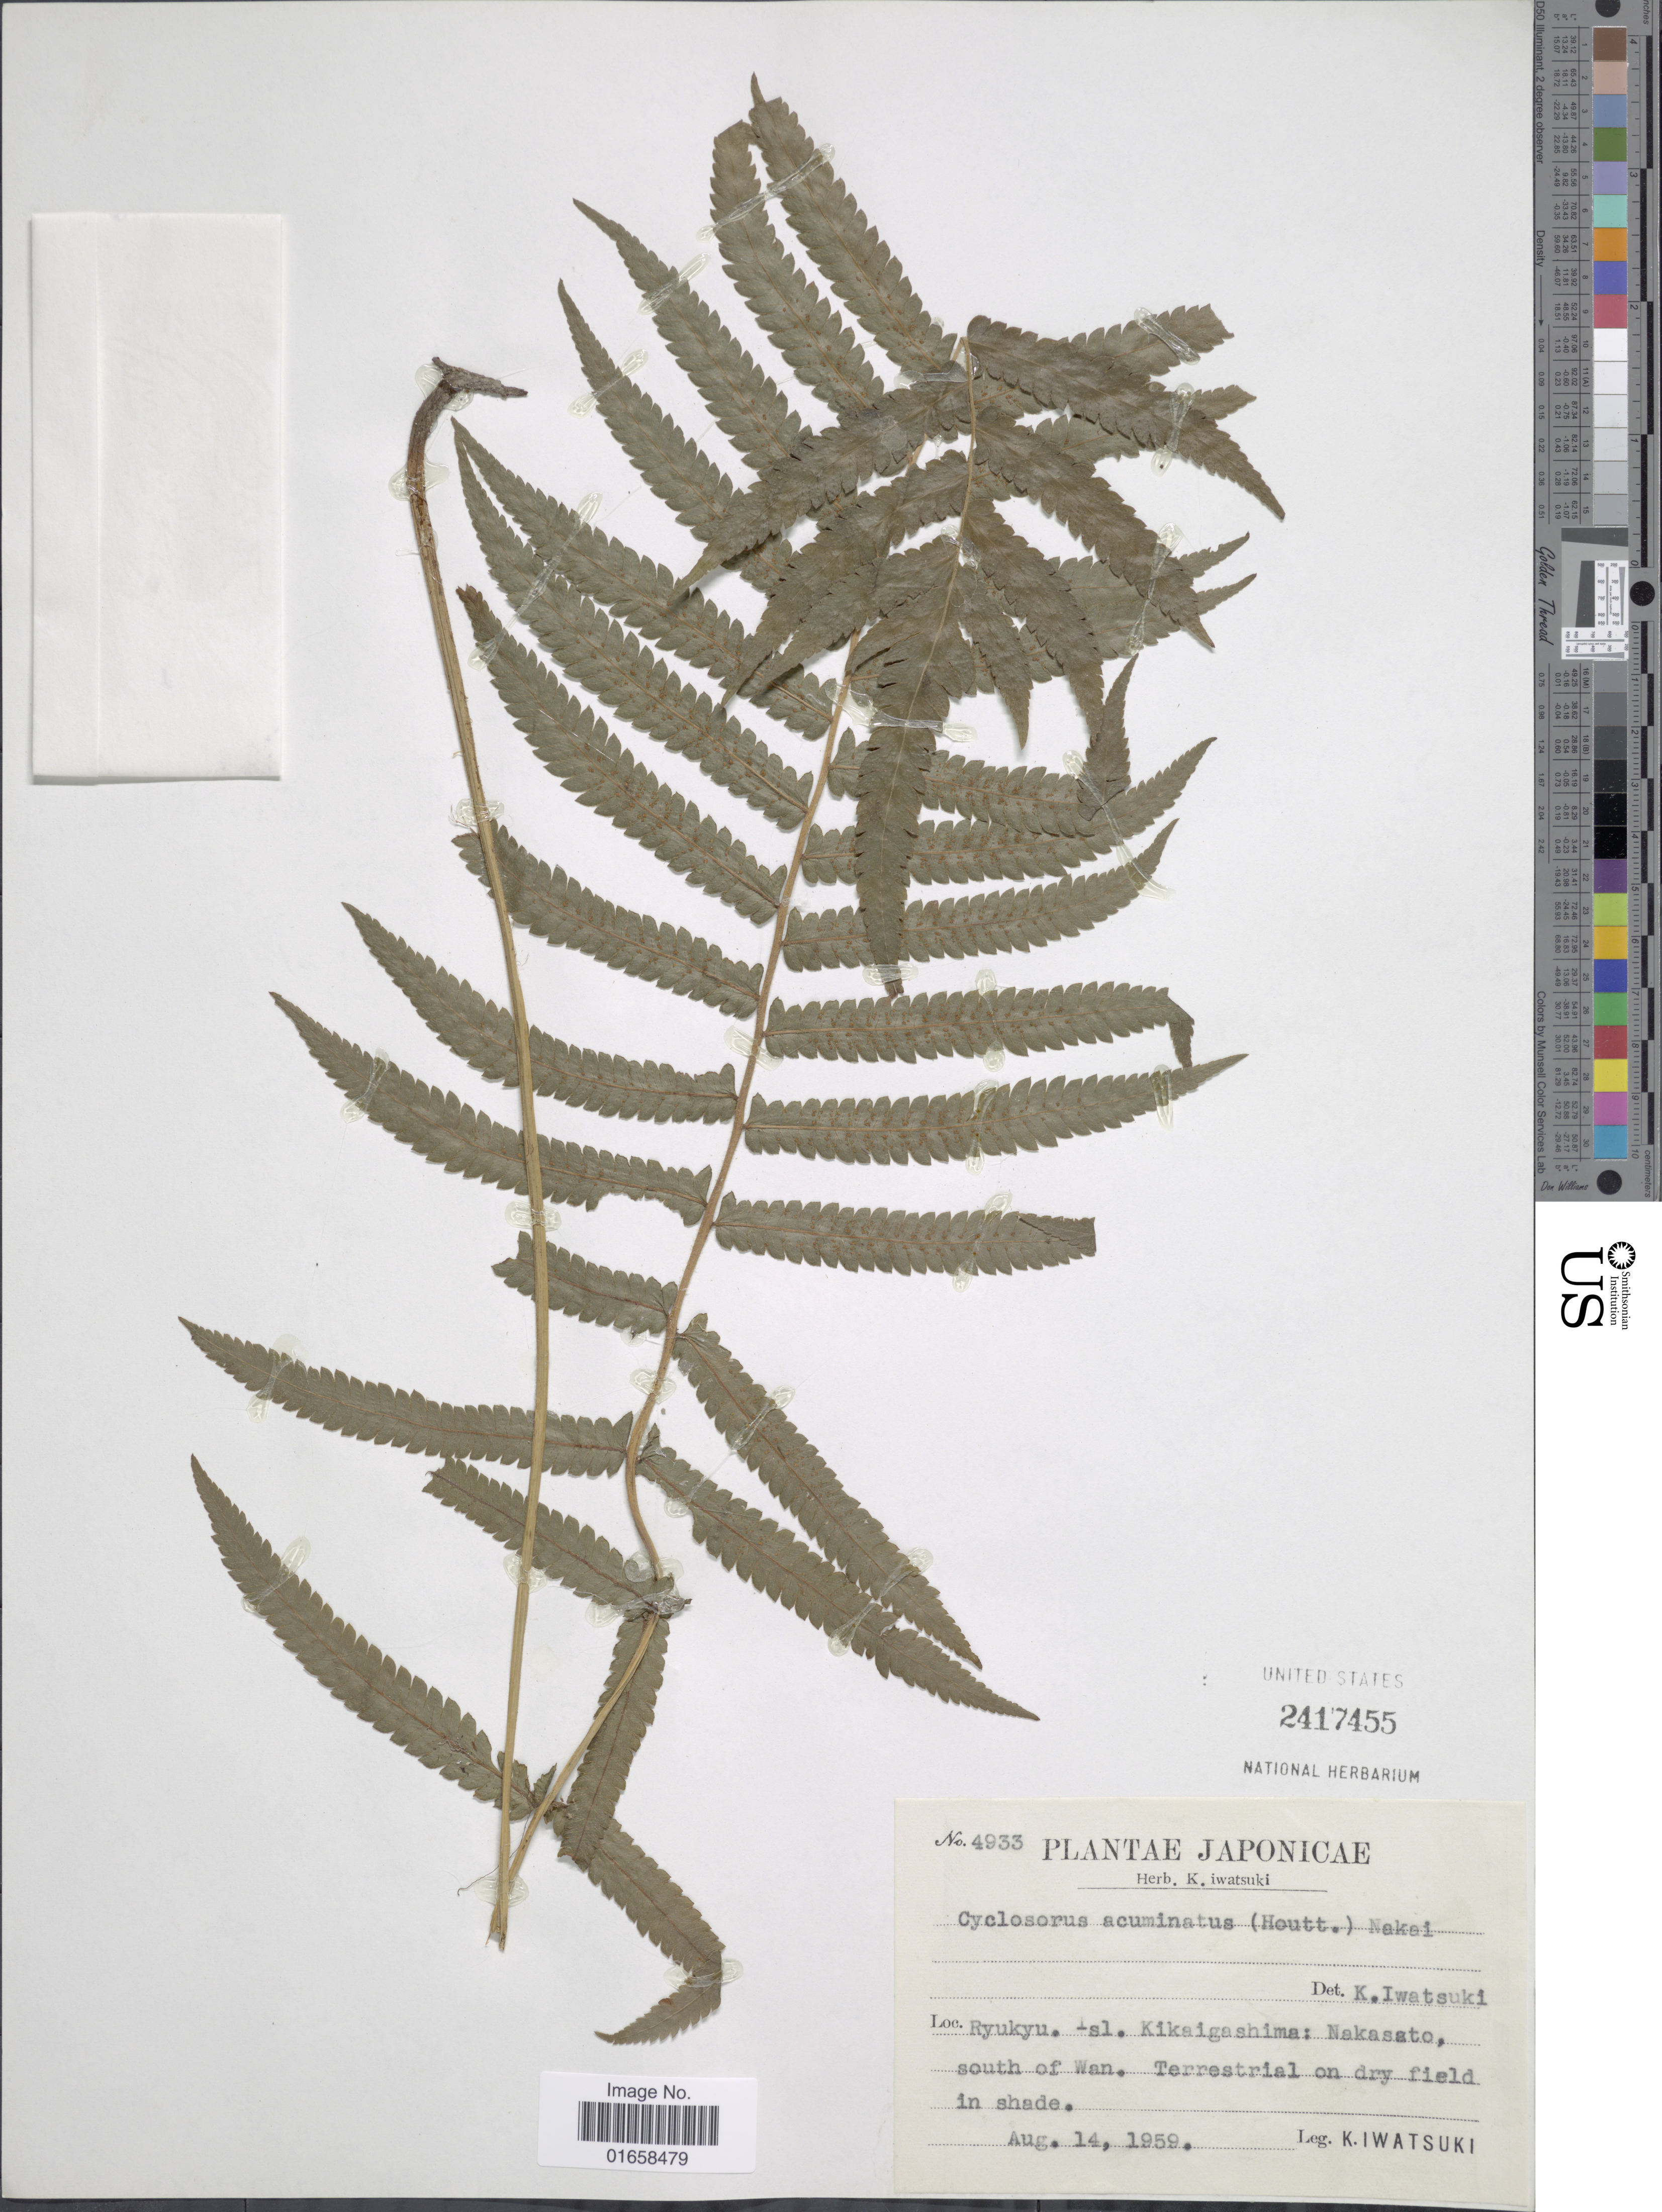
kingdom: Plantae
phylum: Tracheophyta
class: Polypodiopsida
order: Polypodiales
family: Thelypteridaceae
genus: Christella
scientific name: Christella acuminata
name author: (Houtt.) H. Lév.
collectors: K. Iwatsuki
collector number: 4933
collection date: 1959-08-14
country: Japan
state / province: Okinawa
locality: Ryukyu. Isl. Kikaigashima: Nakasato, south of Wan.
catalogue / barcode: US 2417455